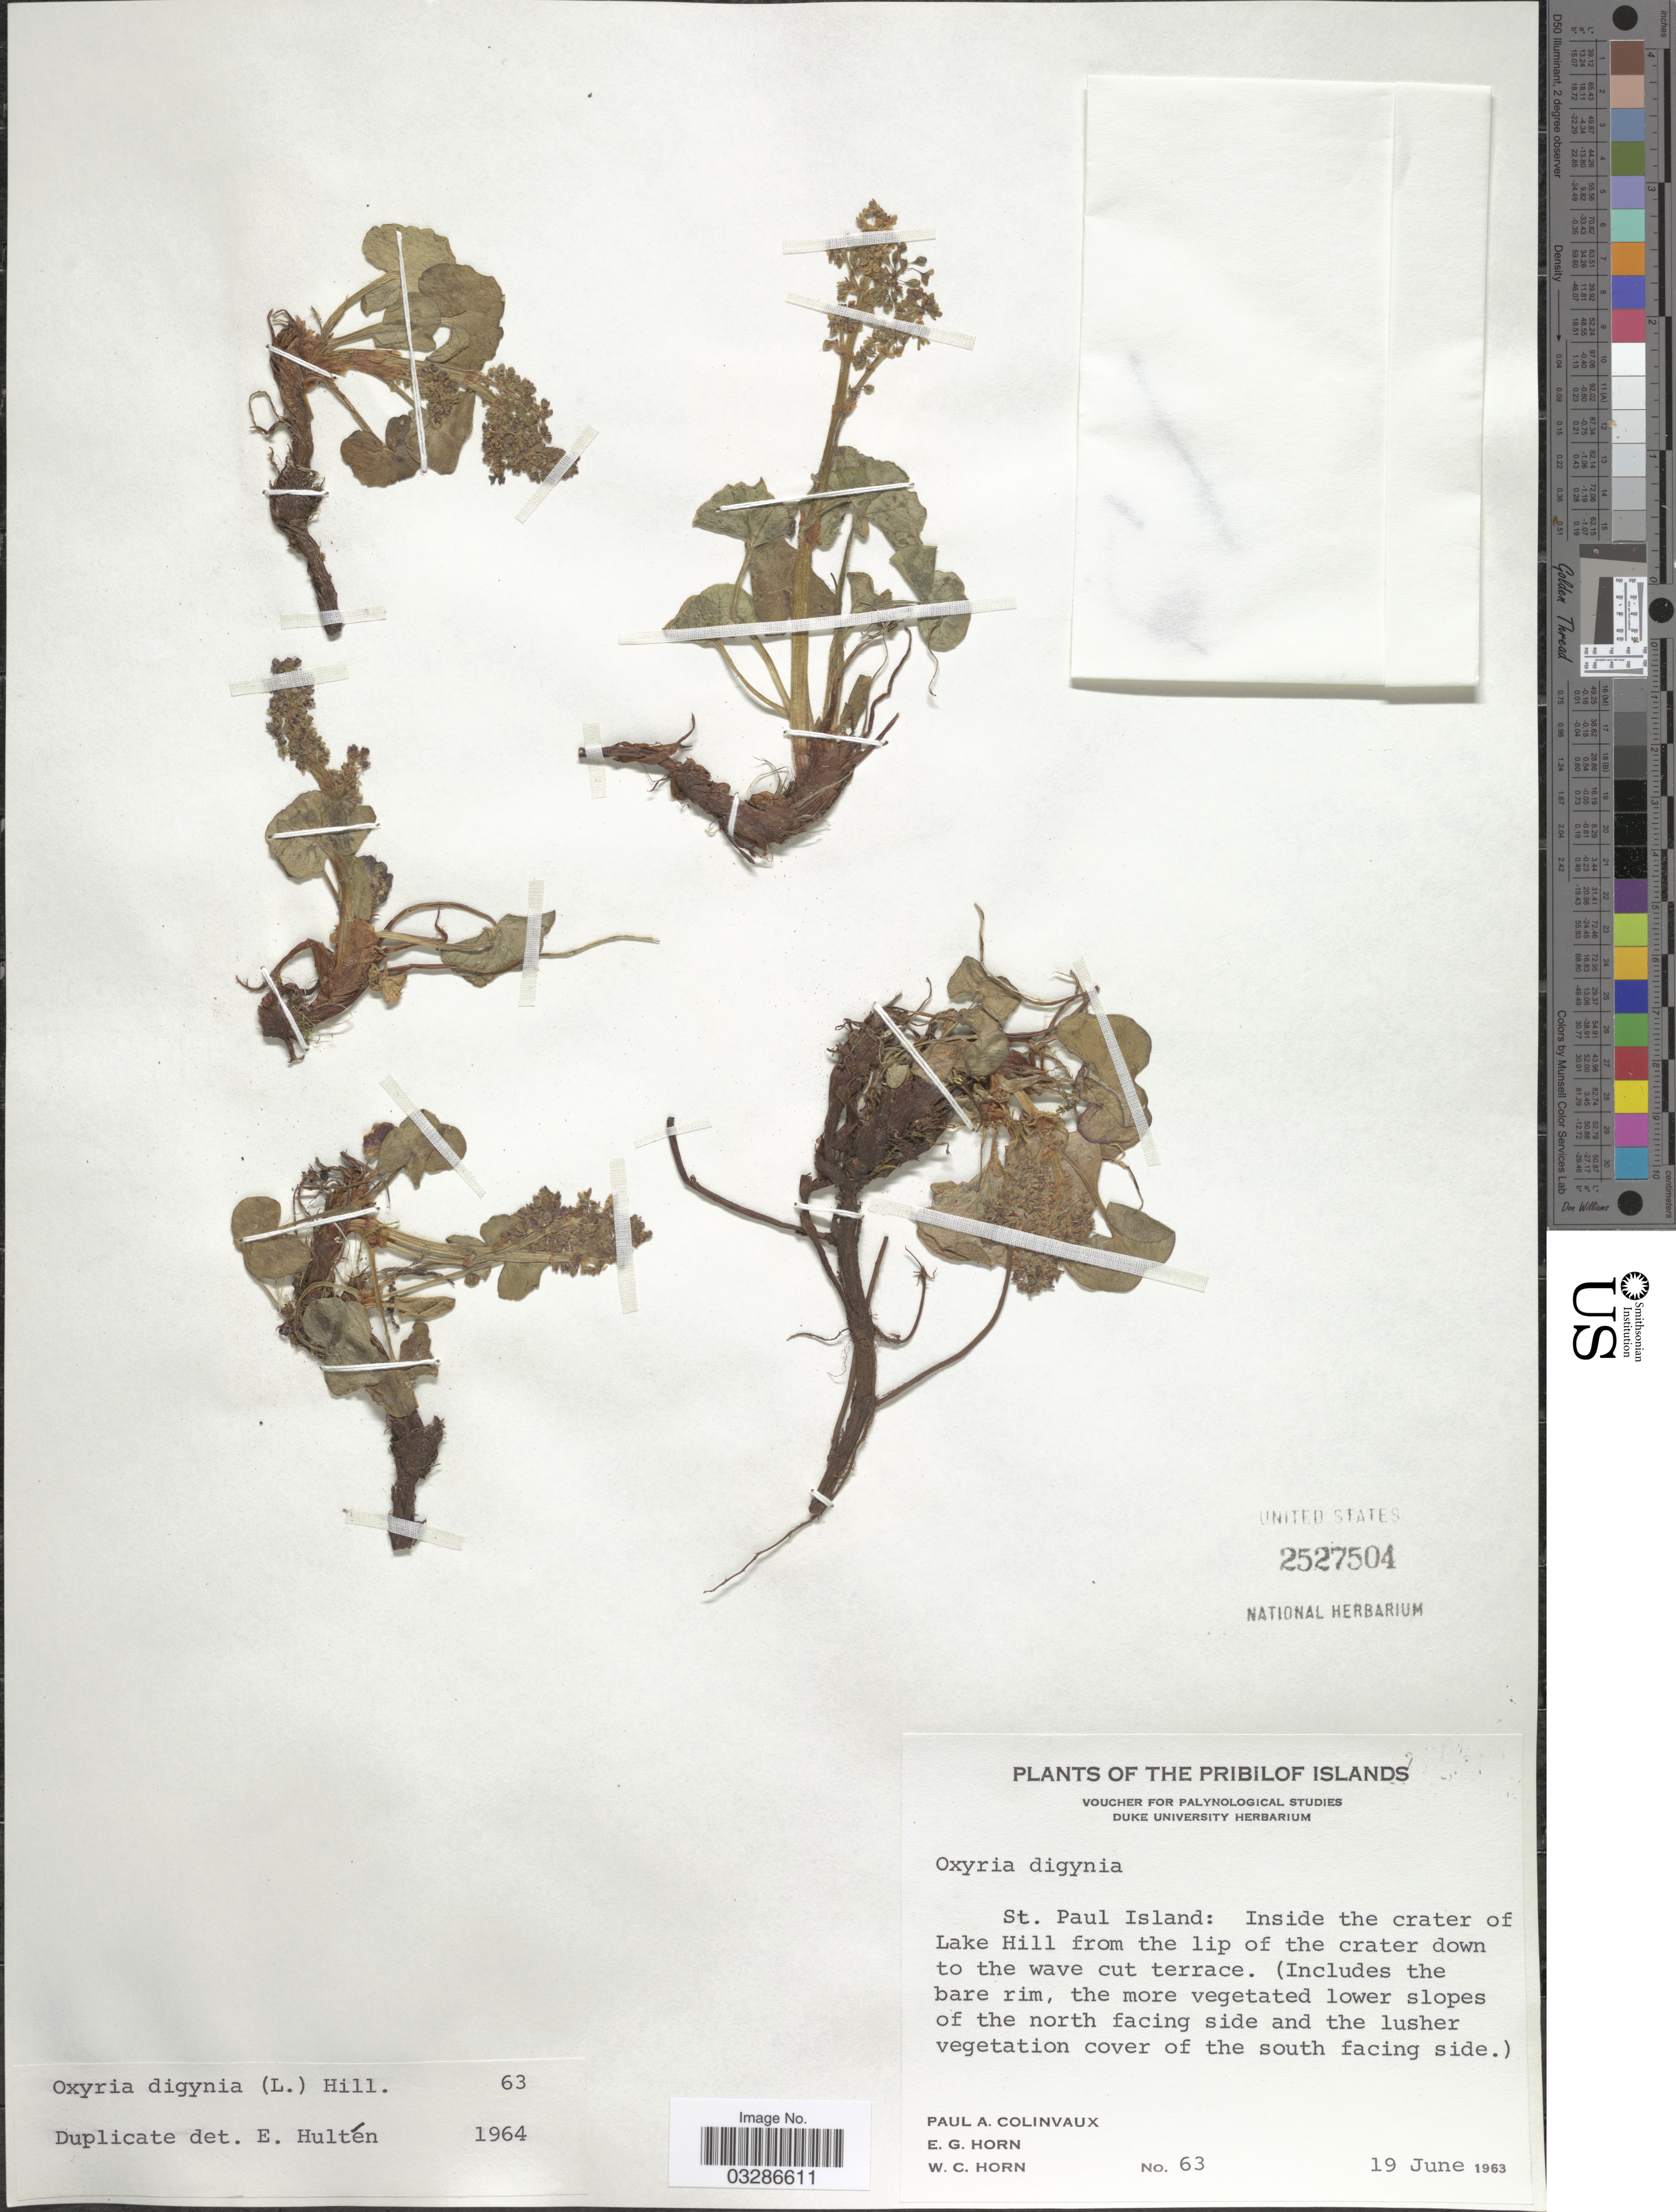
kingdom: Plantae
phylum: Tracheophyta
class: Magnoliopsida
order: Caryophyllales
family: Polygonaceae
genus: Oxyria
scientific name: Oxyria digyna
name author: (L.) Hill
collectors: P. Colinvaux, E. Horn & W. Horn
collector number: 63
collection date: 1963-06-19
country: United States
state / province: Alaska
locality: The Pribilof Islands, St. Paul Island: Inside the crater of Lake Hill from the lip of the crater down to the wave cut terrace.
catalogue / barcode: US 2527504